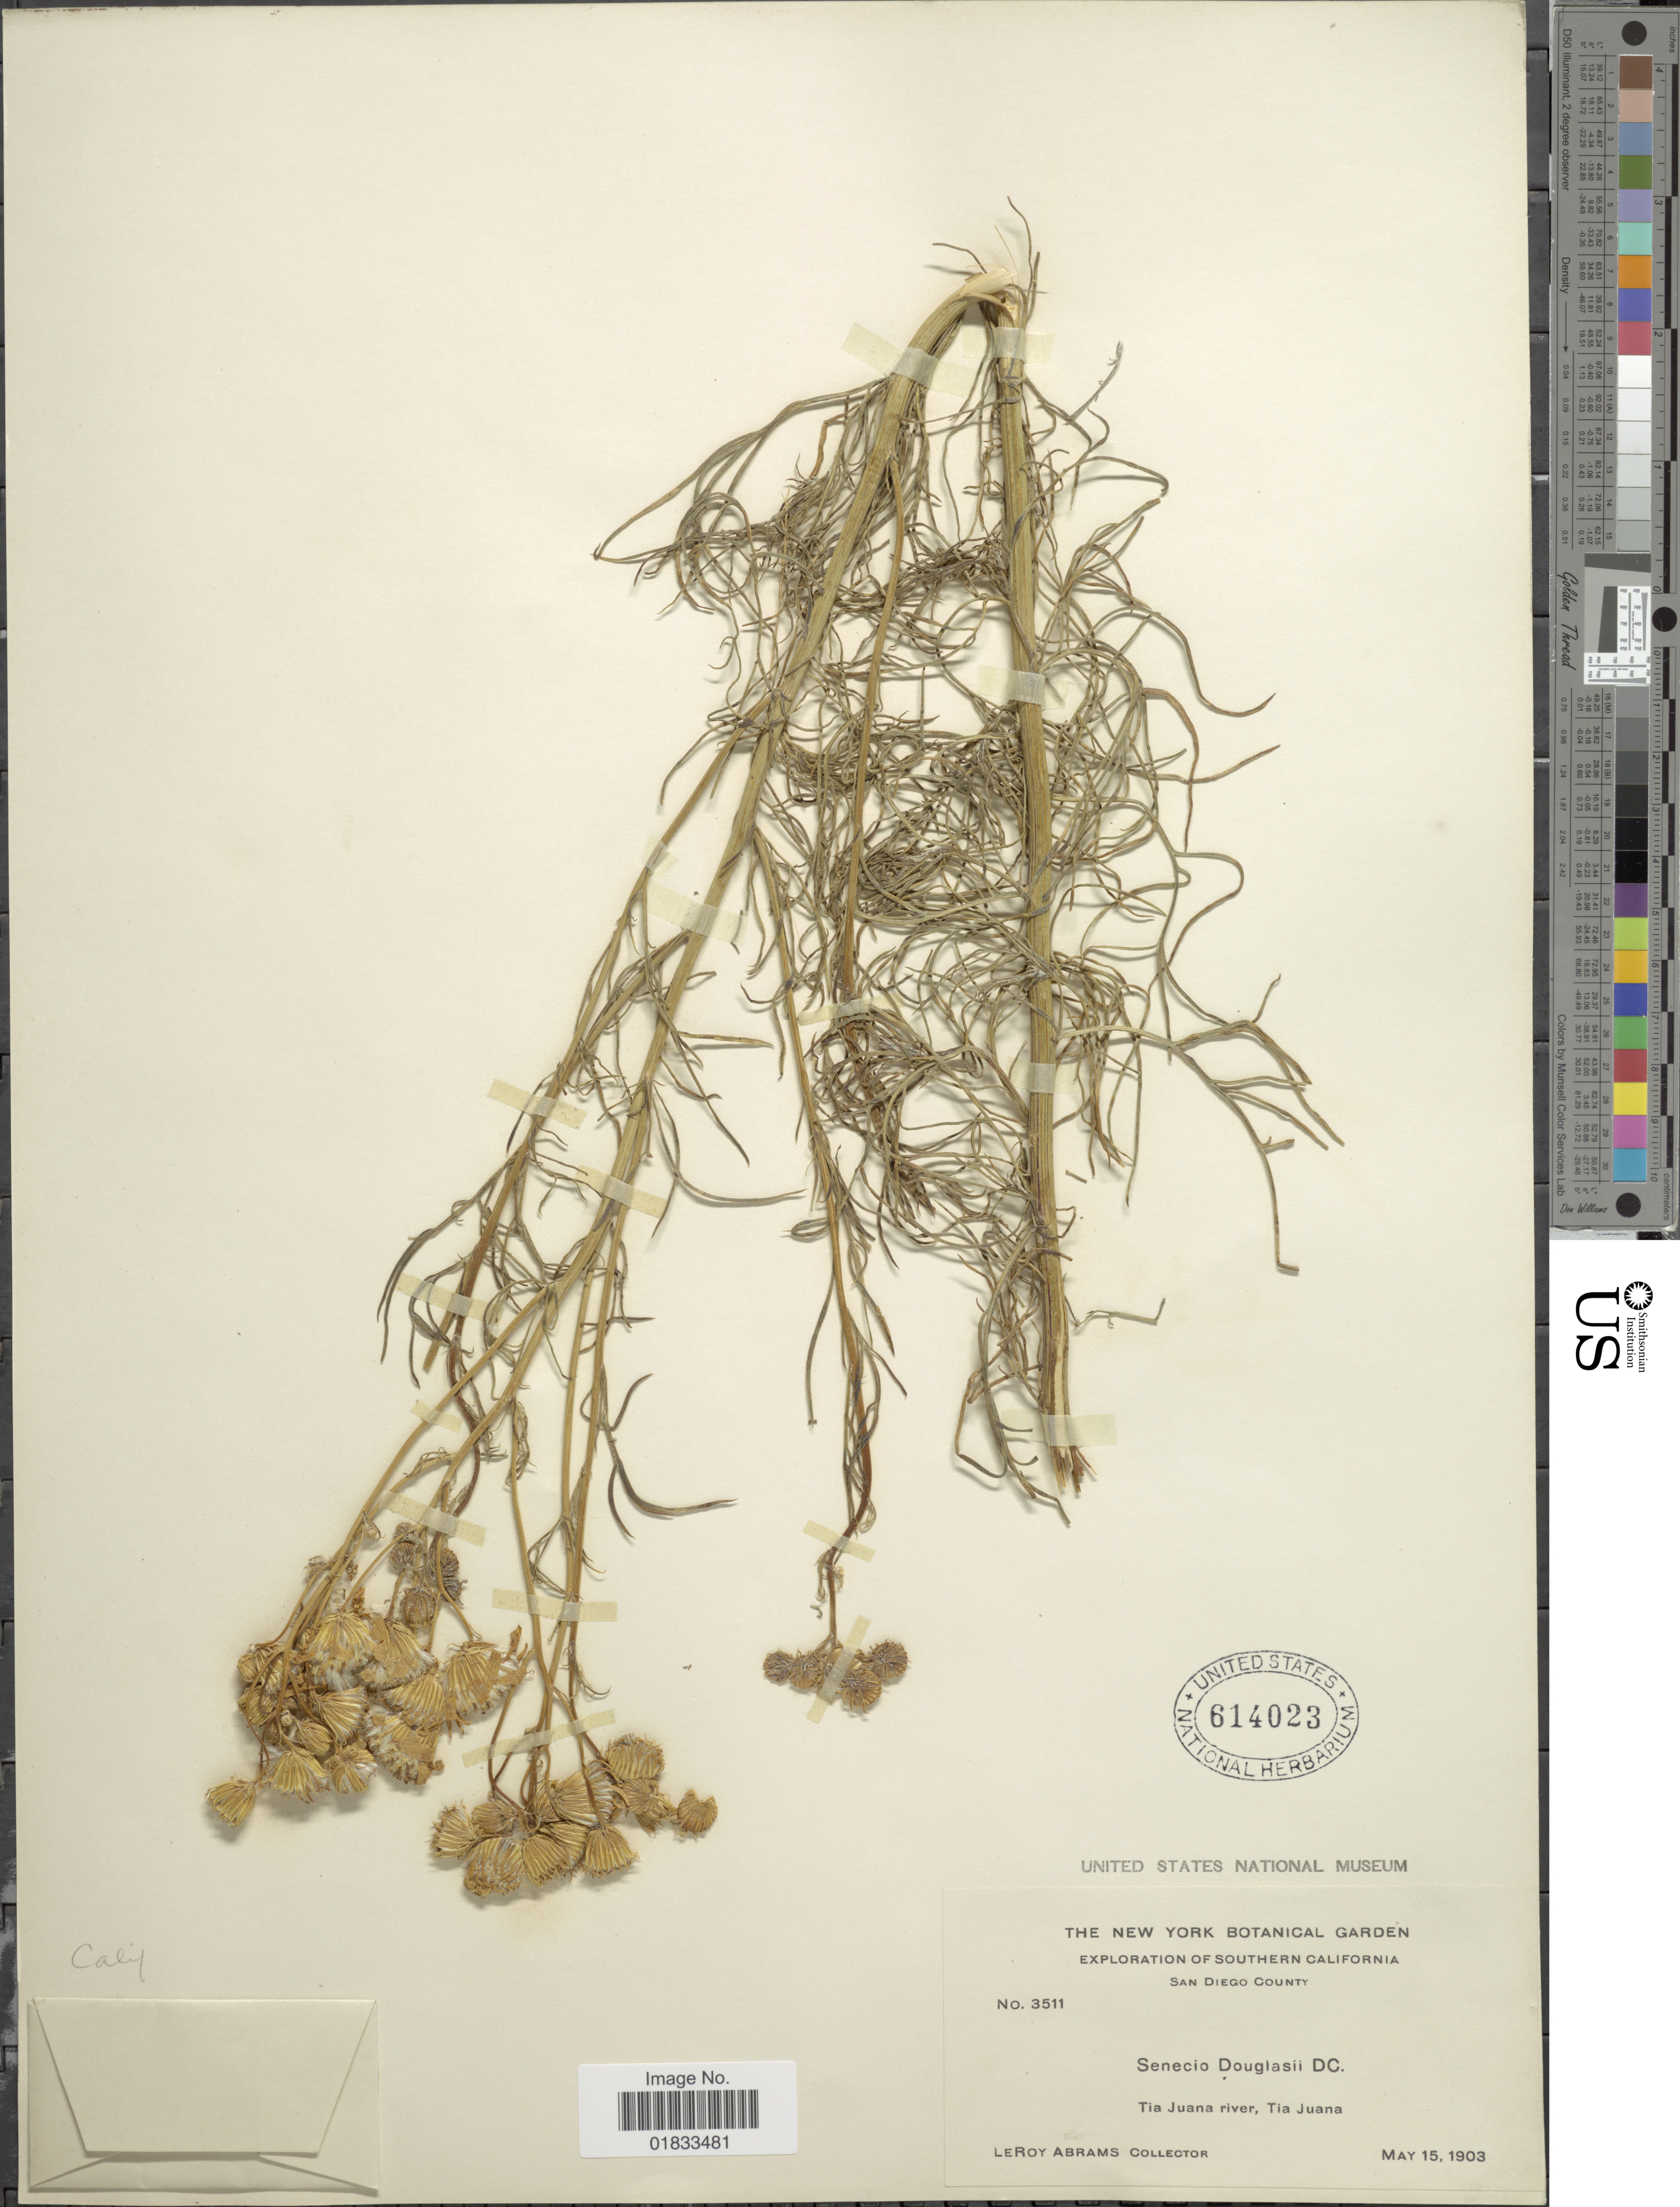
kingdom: Plantae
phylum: Tracheophyta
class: Magnoliopsida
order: Asterales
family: Asteraceae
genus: Senecio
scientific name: Senecio flaccidus var. douglasii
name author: (DC.) B.L. Turner & T.M. Barkley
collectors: L. Abrams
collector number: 3511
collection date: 1903-05-15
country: United States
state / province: California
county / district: San Diego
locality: Southern California, San Diego County, Tia Juana river, Tia Juana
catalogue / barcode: US 614023